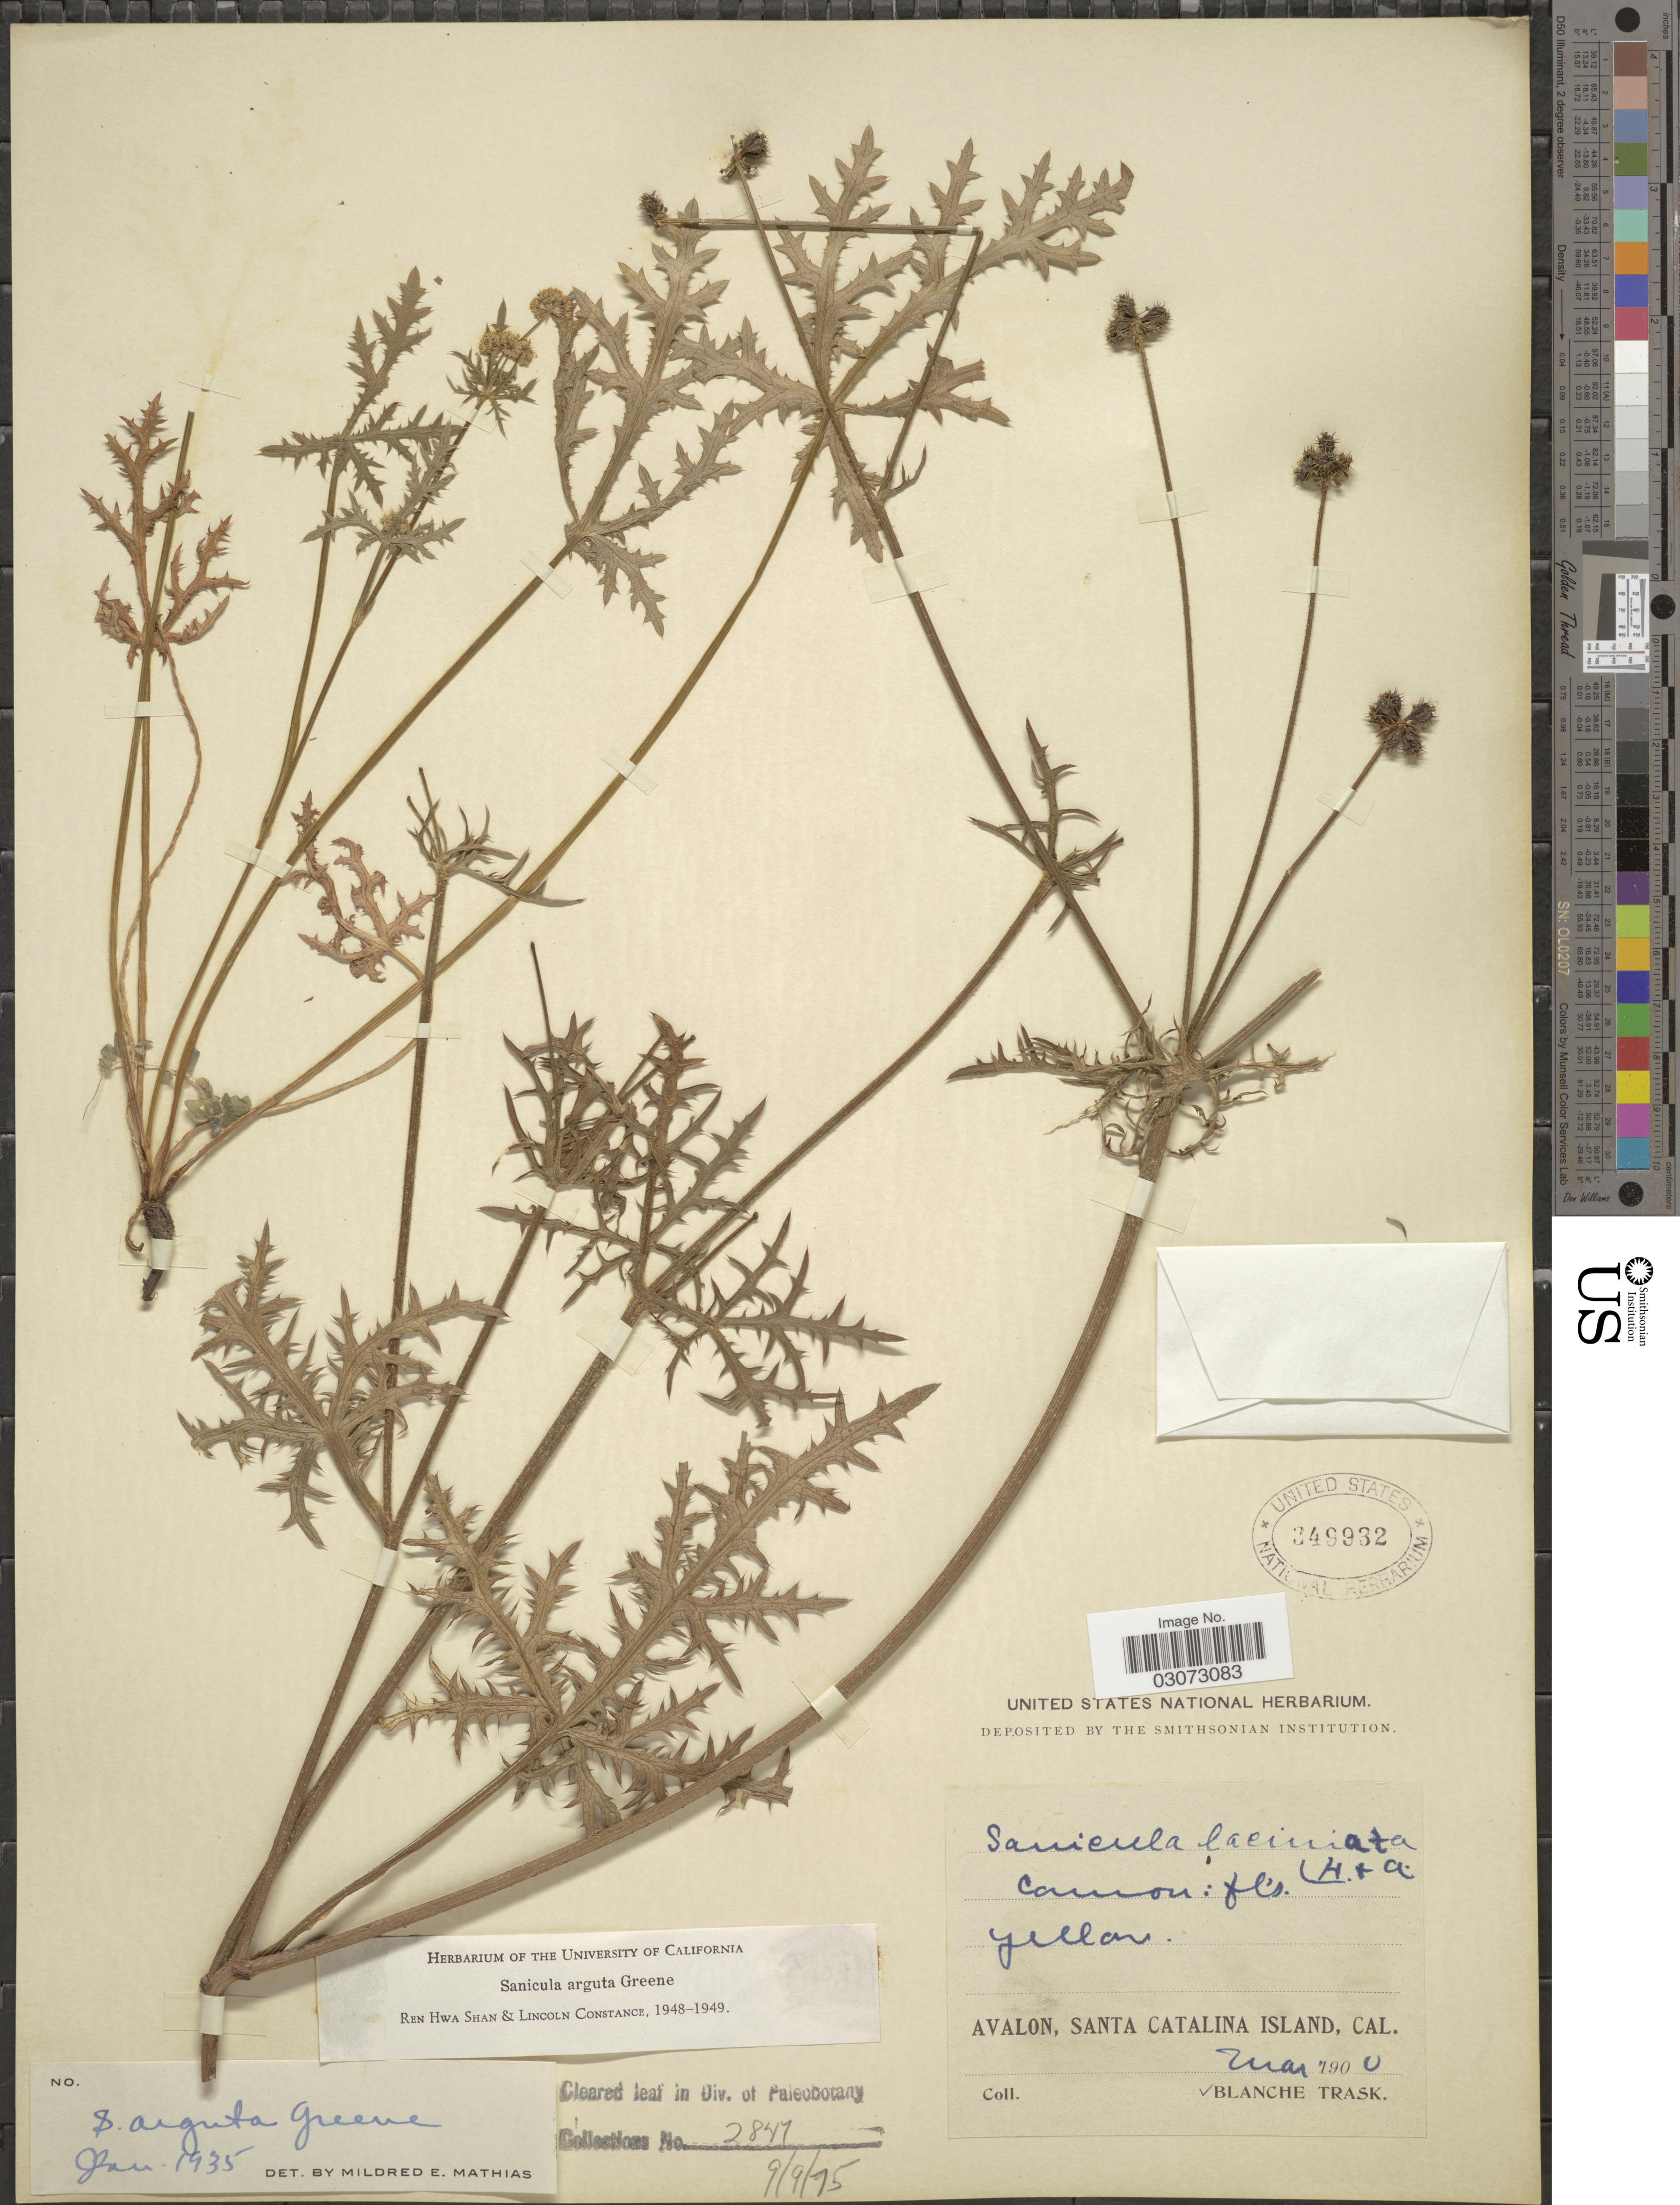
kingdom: Plantae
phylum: Tracheophyta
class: Magnoliopsida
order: Apiales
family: Apiaceae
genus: Sanicula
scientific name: Sanicula arguta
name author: Greene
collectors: B. Trask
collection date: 1900-03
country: United States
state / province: California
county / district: Los Angeles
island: Santa Catalina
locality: Avalon, Santa Catalina Island, Cal.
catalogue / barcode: US 349932